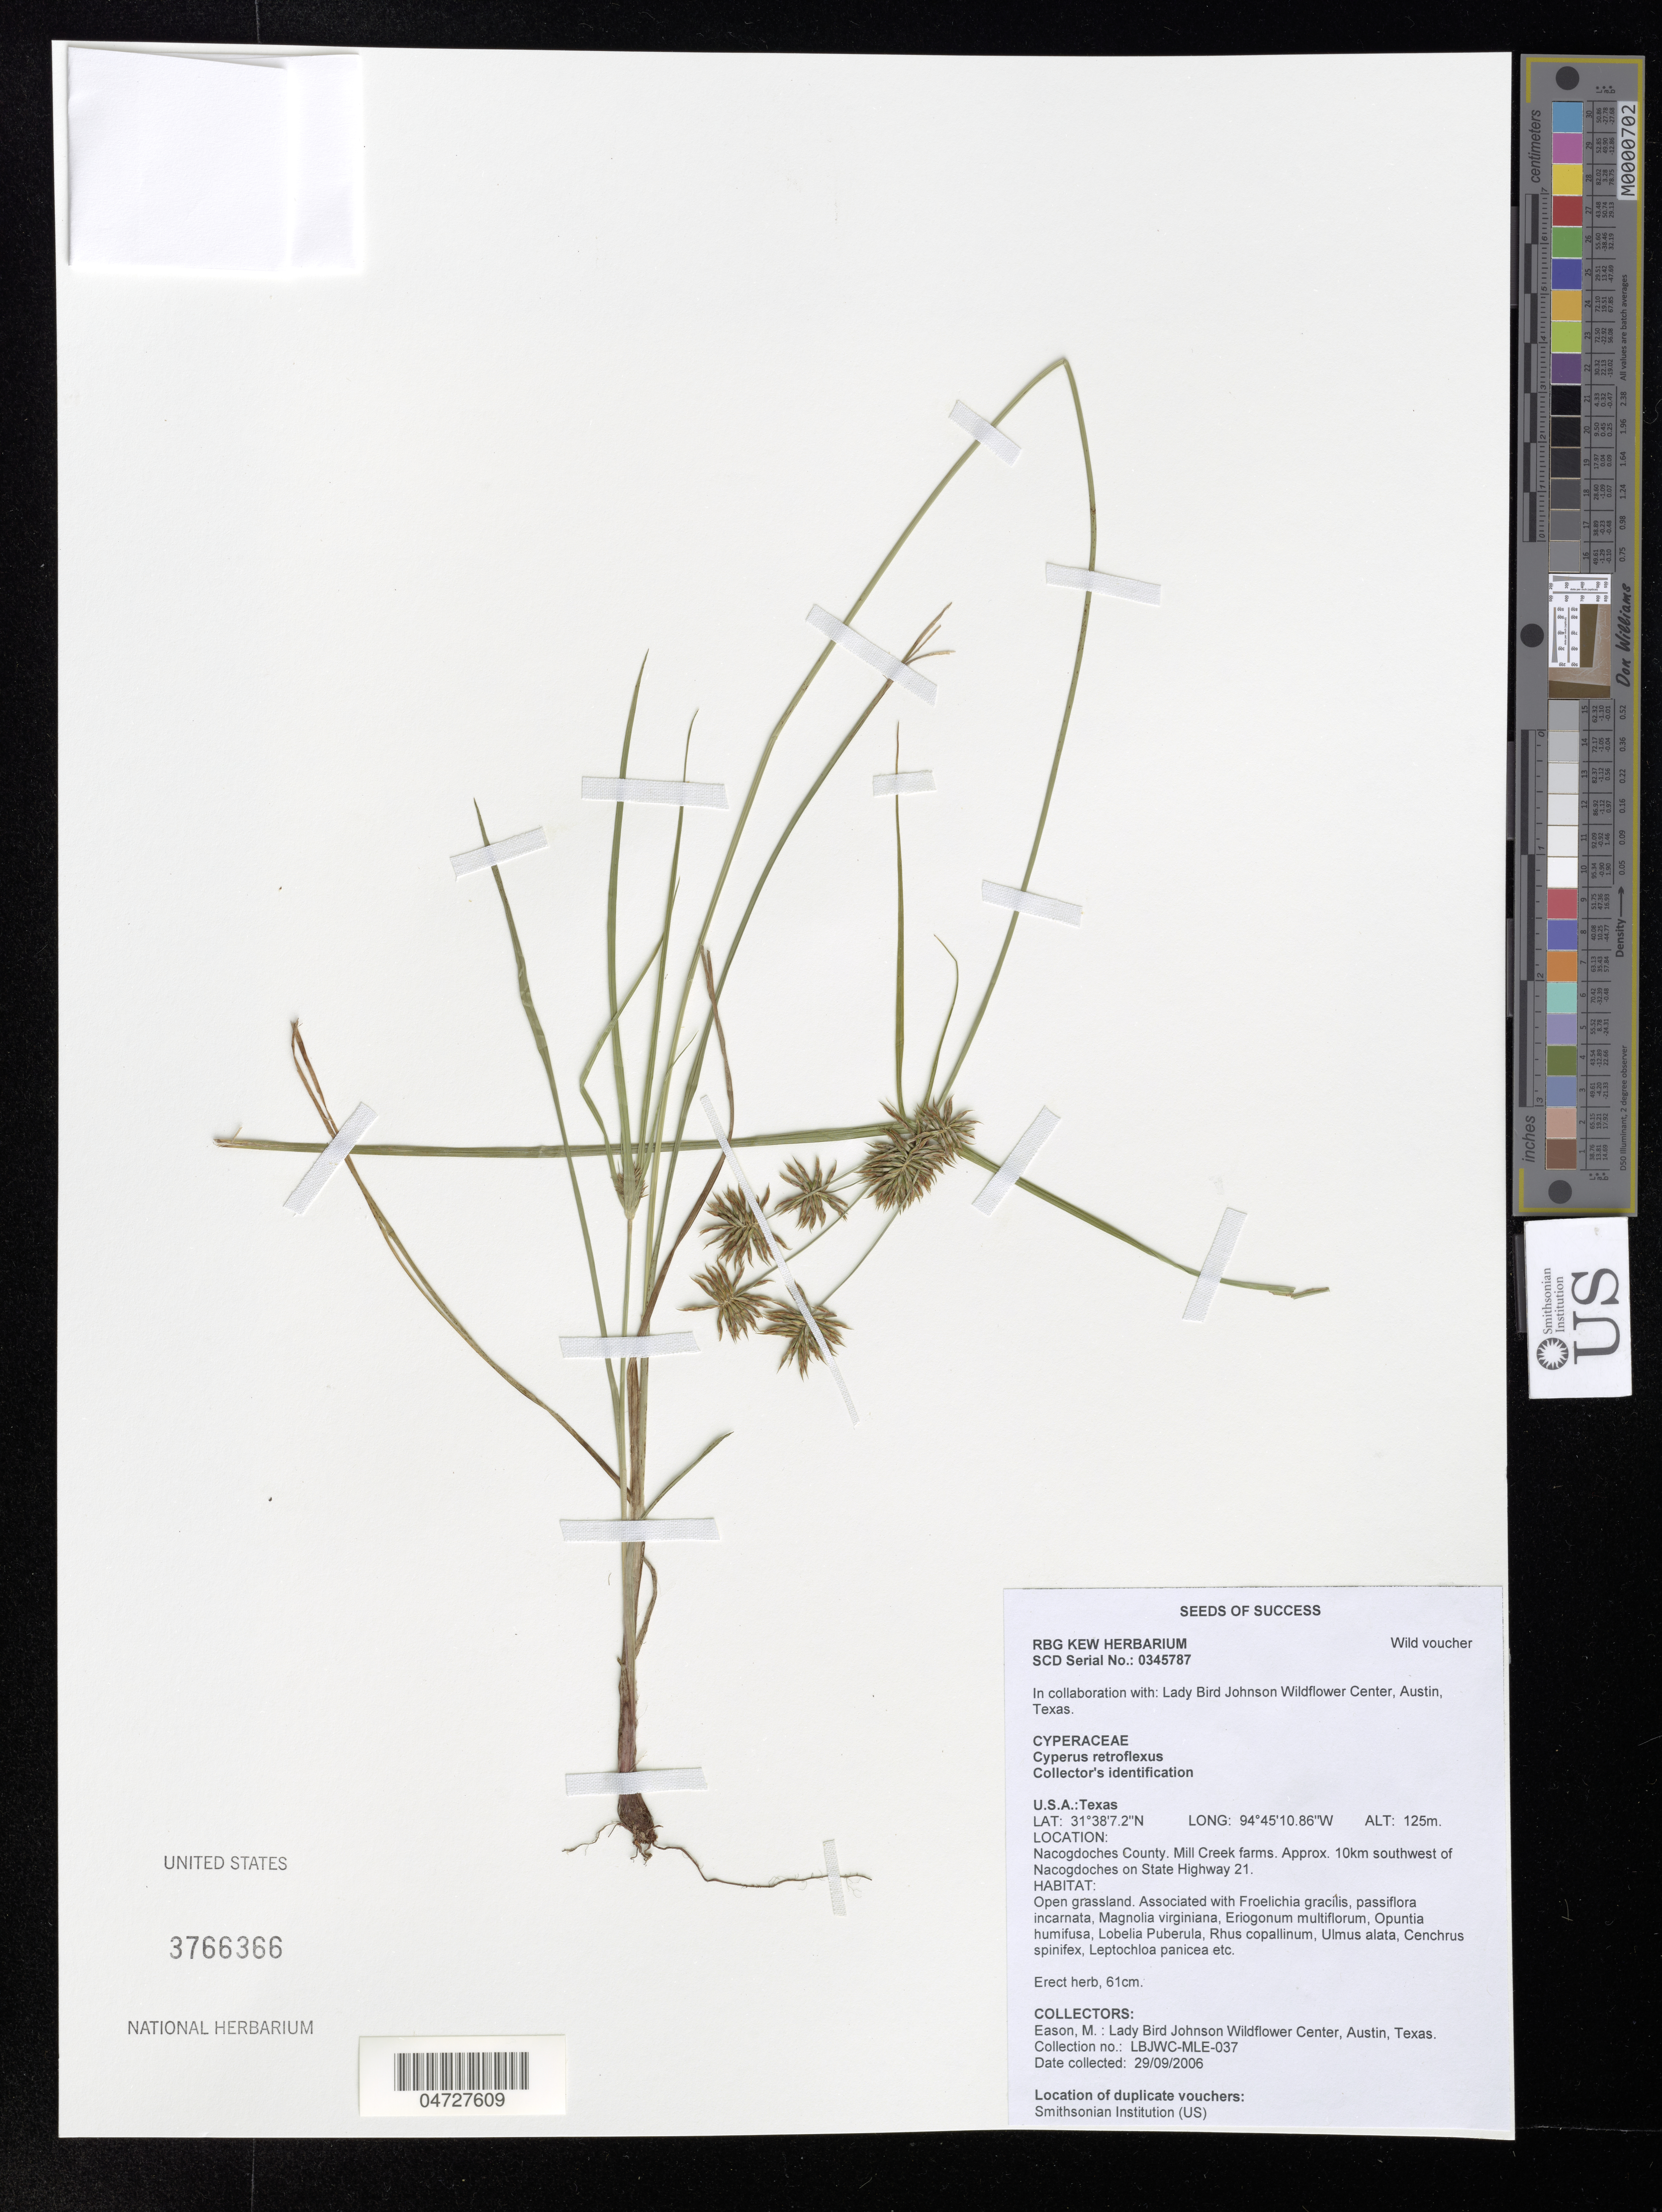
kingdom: Plantae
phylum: Tracheophyta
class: Liliopsida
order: Poales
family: Cyperaceae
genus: Cyperus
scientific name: Cyperus retroflexus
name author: Buckley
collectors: M. Eason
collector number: LBJWC-MLE-037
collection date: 2006-09-29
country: United States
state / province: Texas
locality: Nacogdoches County. Mill Creek farms. Approx. 10km southwest of Nacogdoches on State Highway 21.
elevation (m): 125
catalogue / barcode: US 3766366